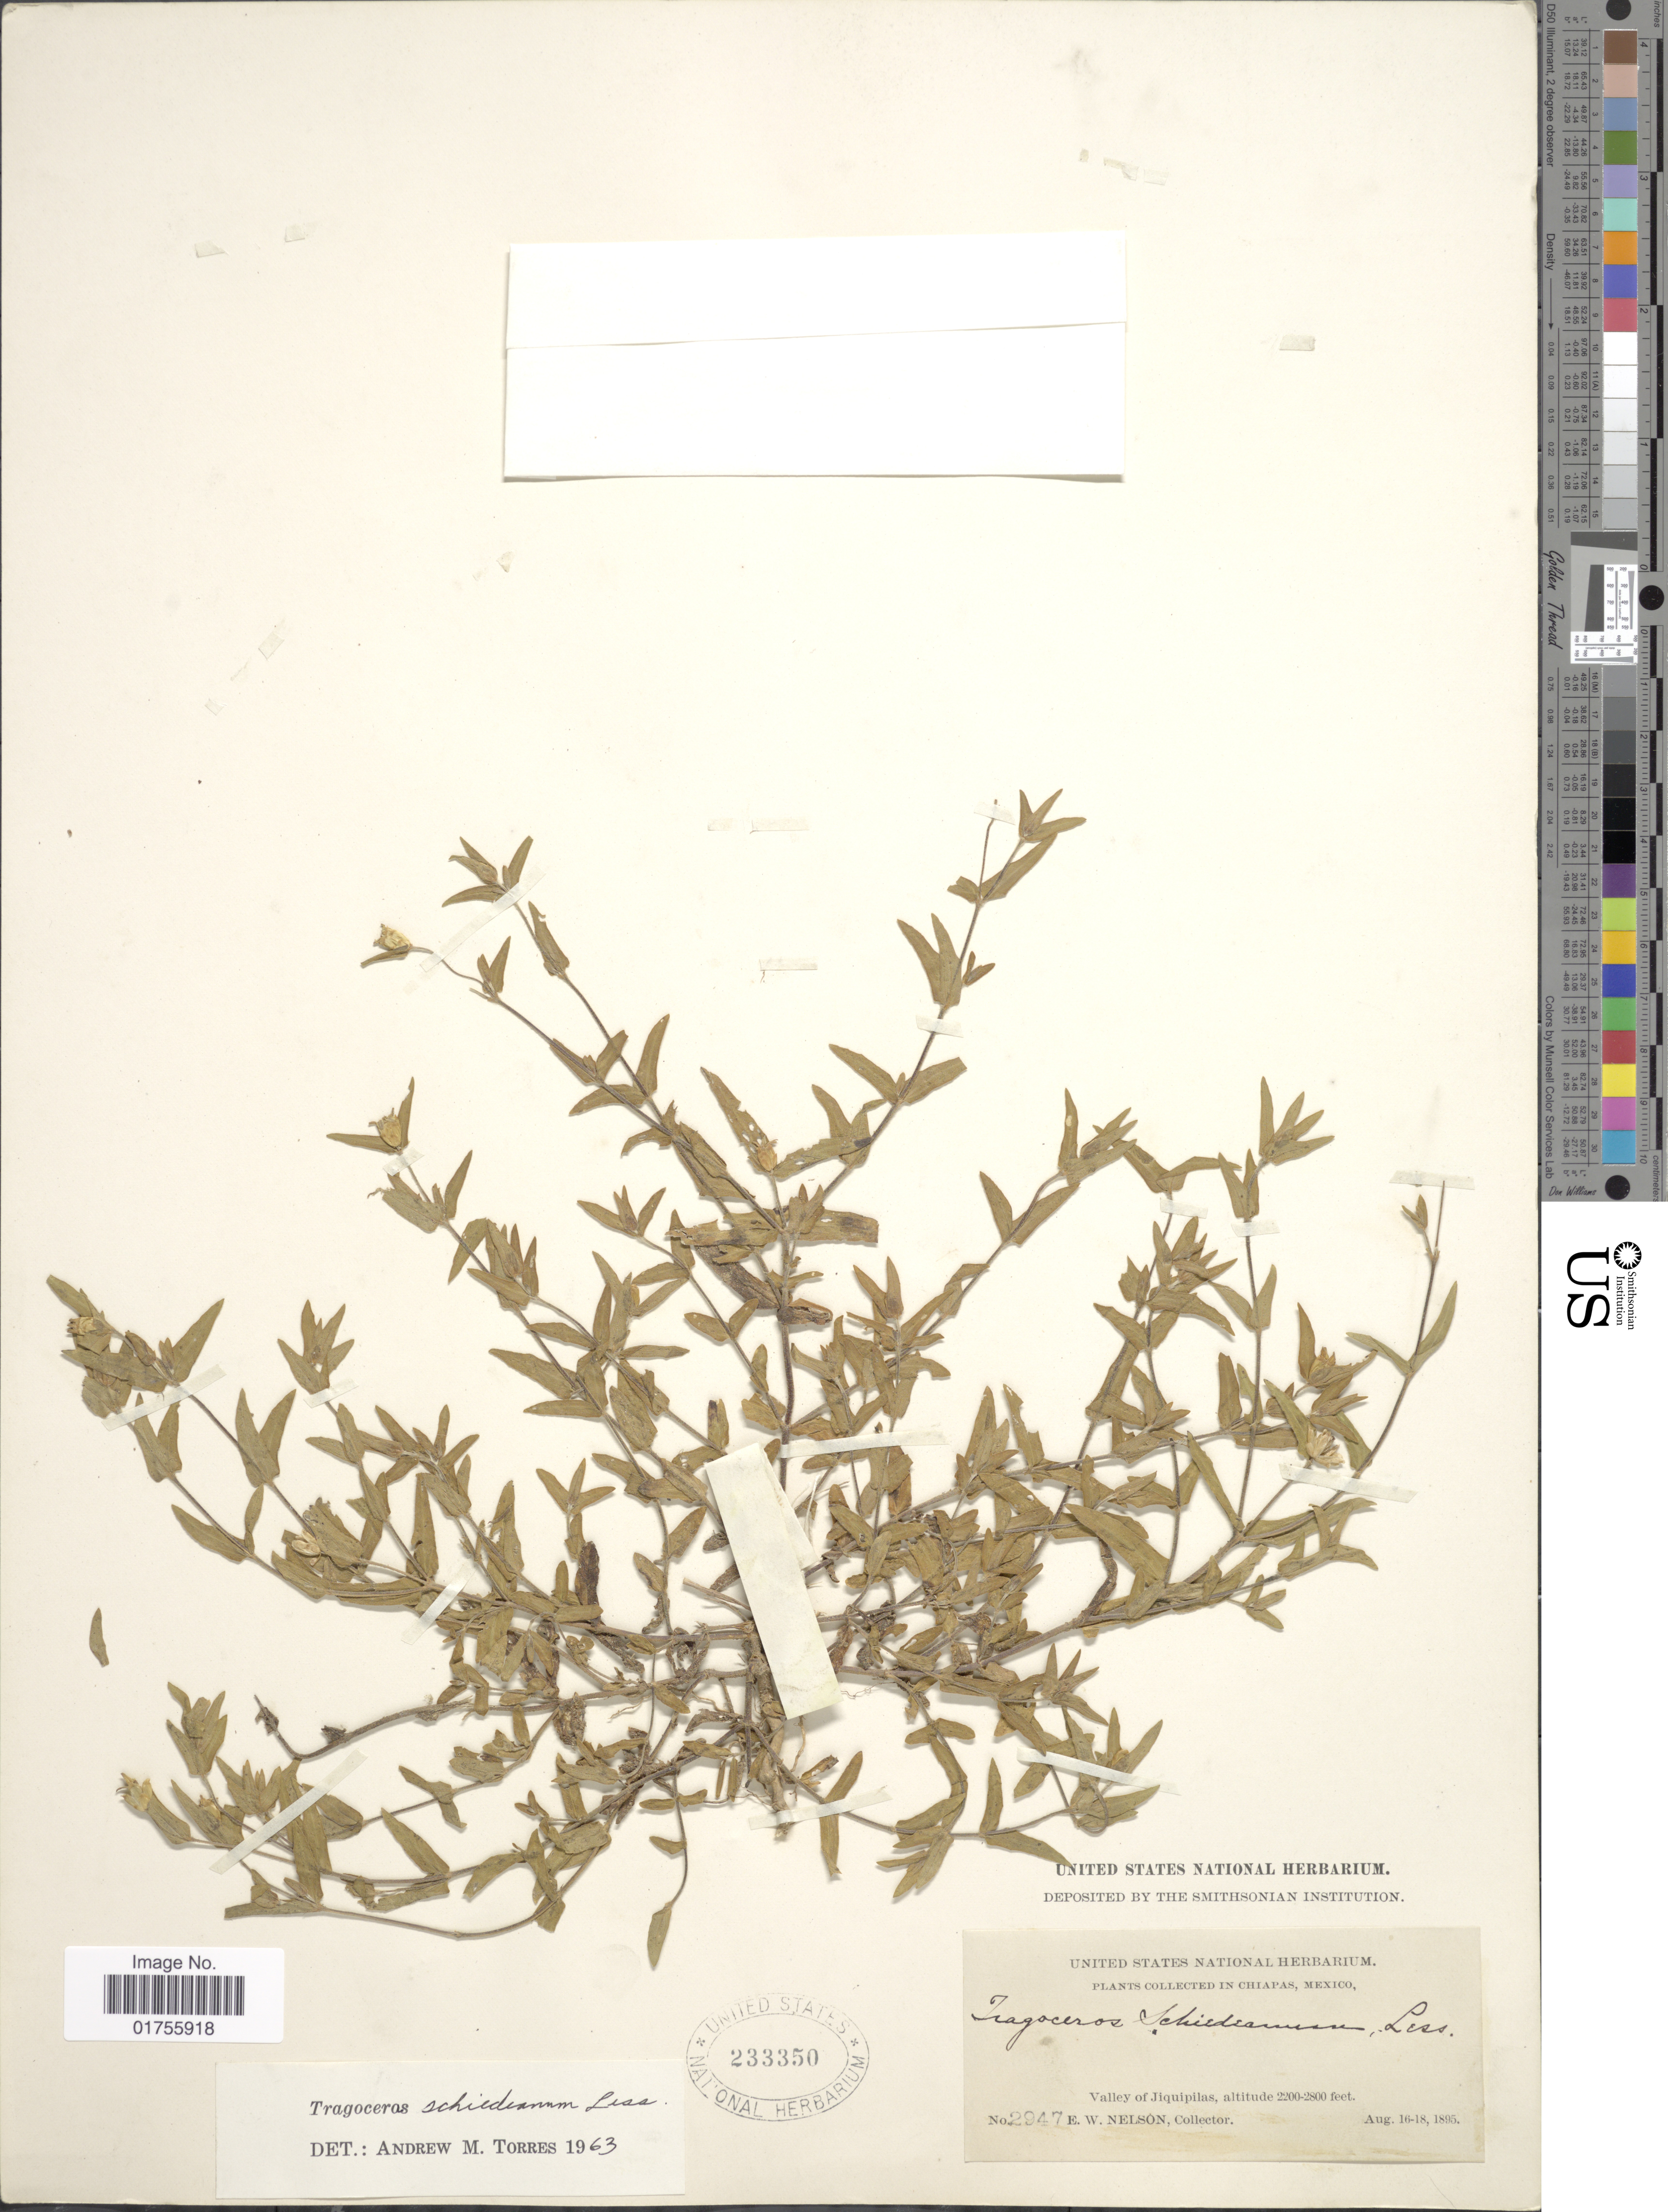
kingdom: Plantae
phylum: Tracheophyta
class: Magnoliopsida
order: Asterales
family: Asteraceae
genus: Tragoceros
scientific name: Tragoceros schiedeanum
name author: Less.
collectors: E. W. Nelson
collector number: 2947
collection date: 1895-08-16/1895-08-18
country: Mexico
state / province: Chiapas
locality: Chiapas, Mexico, Valley of Jiquipilas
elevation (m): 671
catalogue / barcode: US 233350